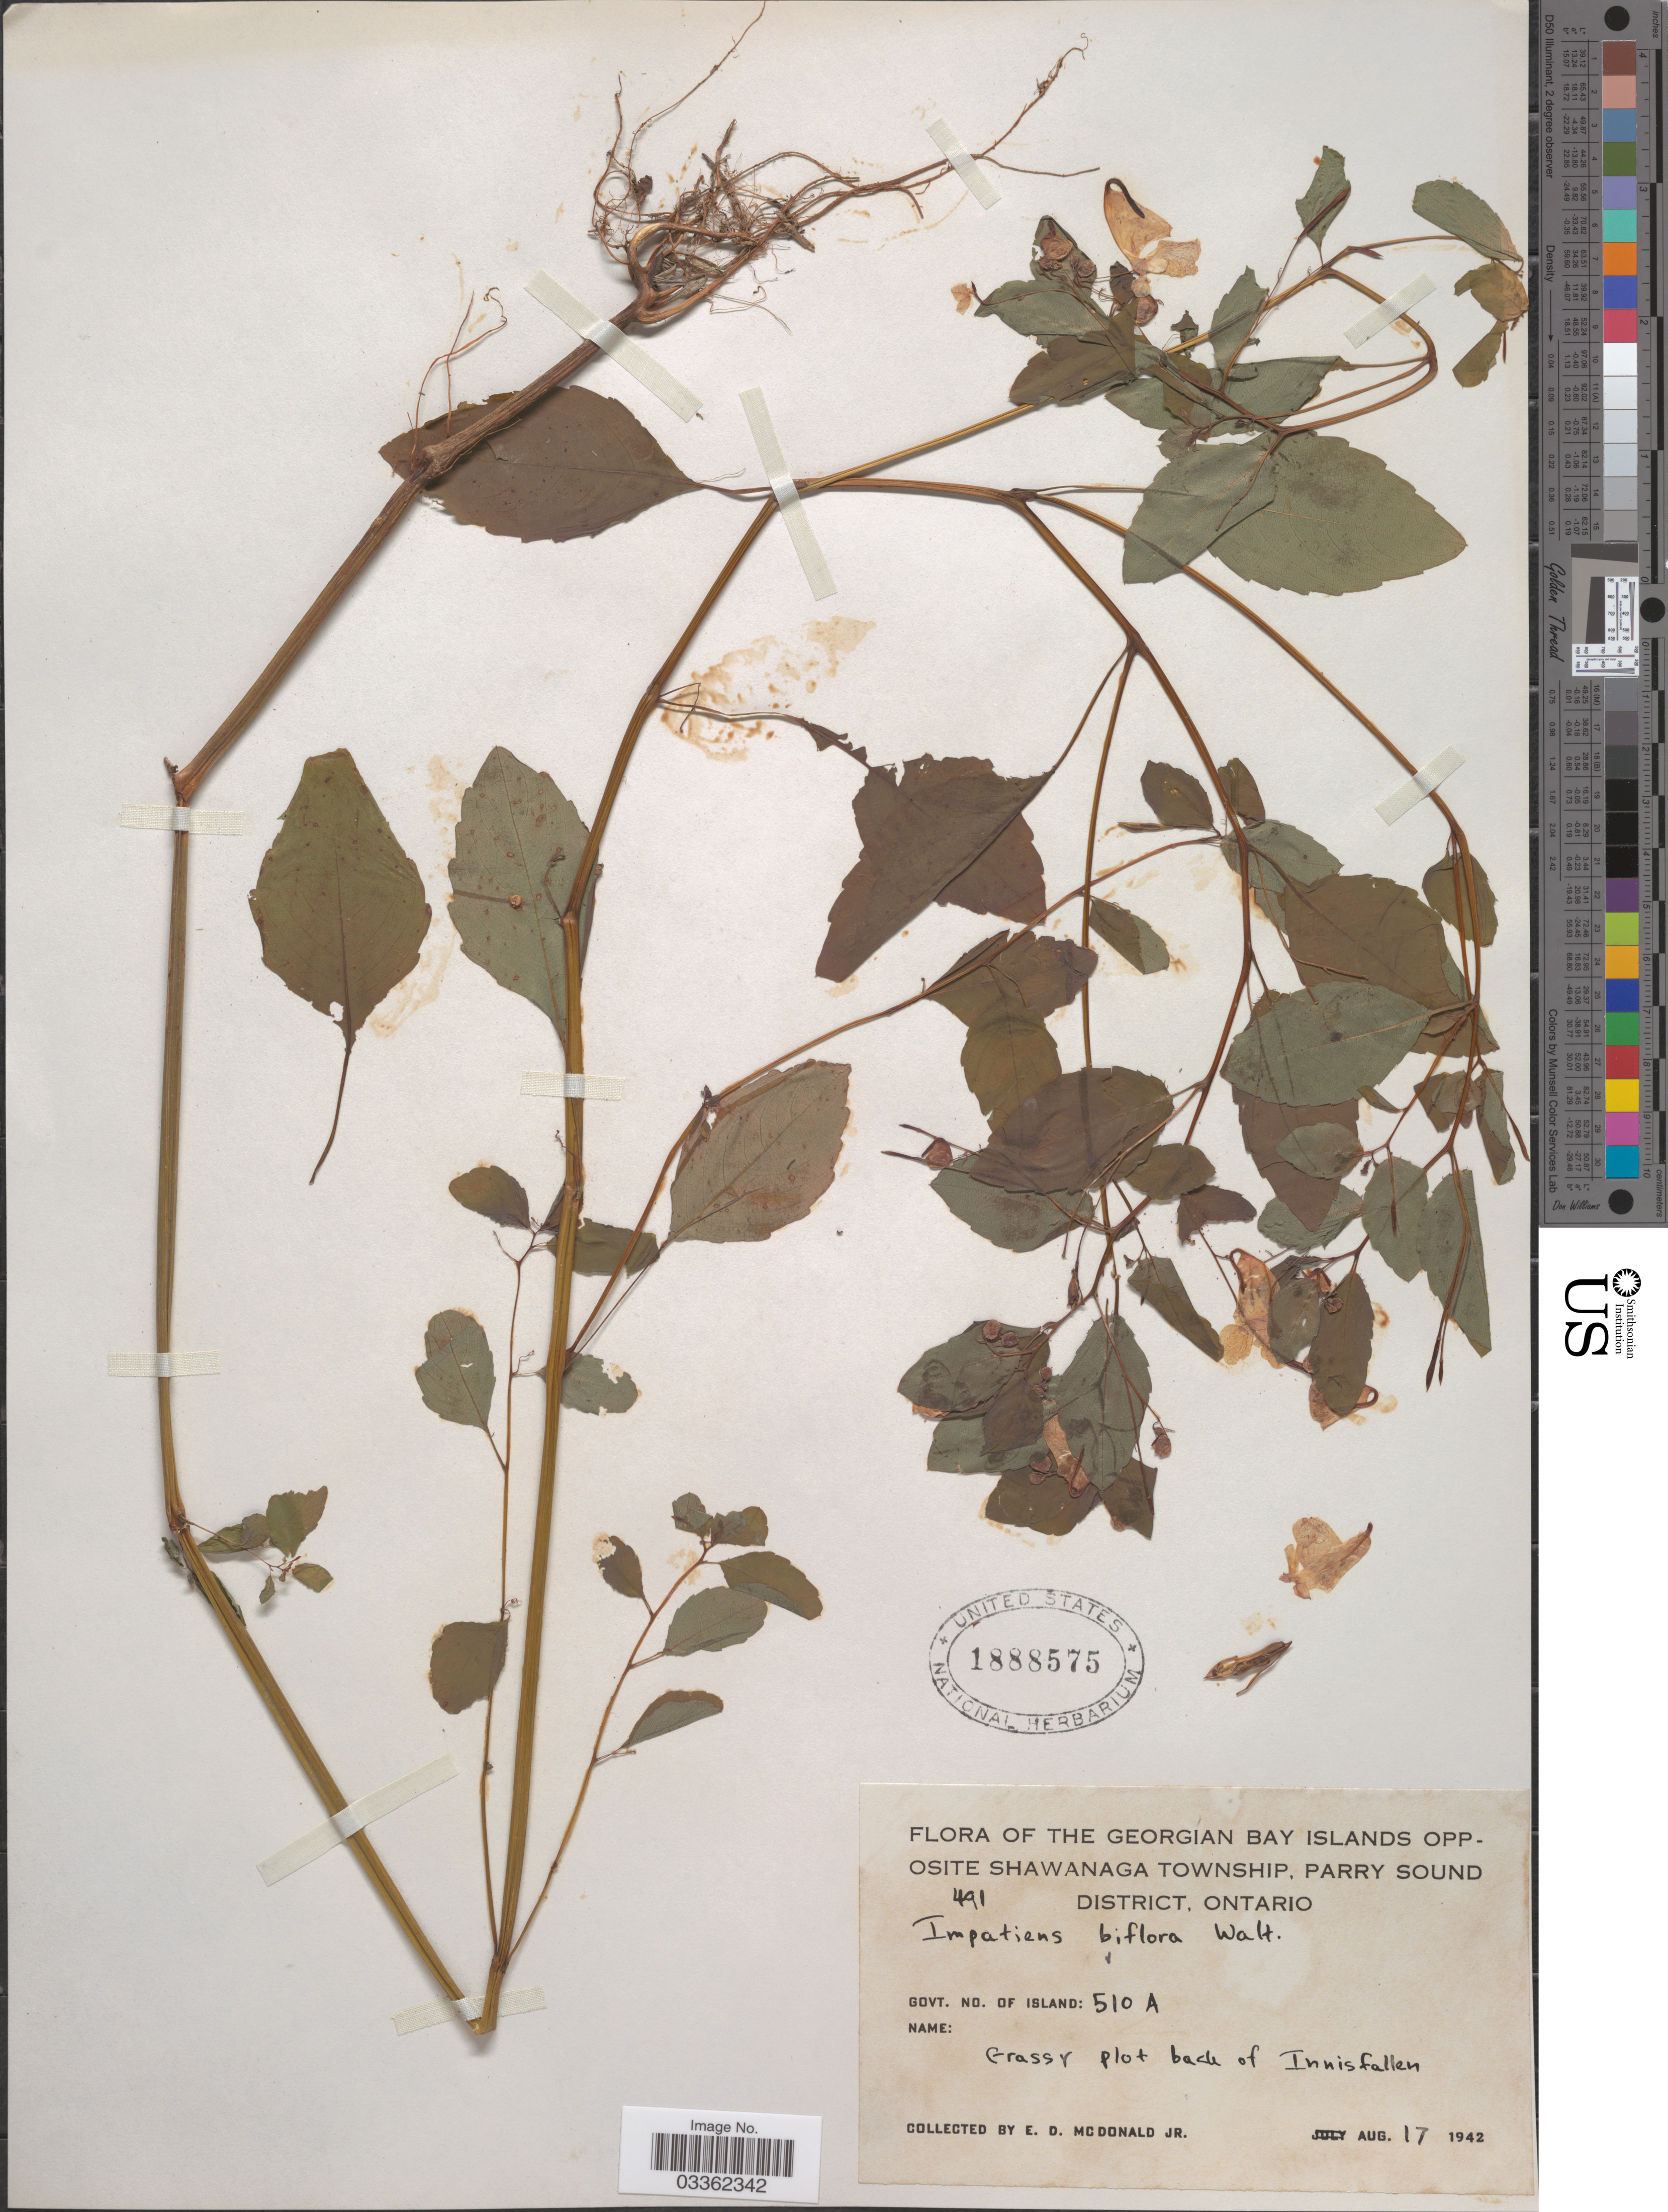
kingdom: Plantae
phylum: Tracheophyta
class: Magnoliopsida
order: Ericales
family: Balsaminaceae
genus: Impatiens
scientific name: Impatiens capensis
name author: Meerb.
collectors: E. D. McDonald Jr.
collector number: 491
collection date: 1942-08-17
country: Canada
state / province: Ontario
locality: The Georgian Bay Islands Opposite Shawanaga Township, Parry Sound District, Govt. No. of Island: 510 A, Grassy plot back of Innisfallen.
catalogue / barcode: US 1888575